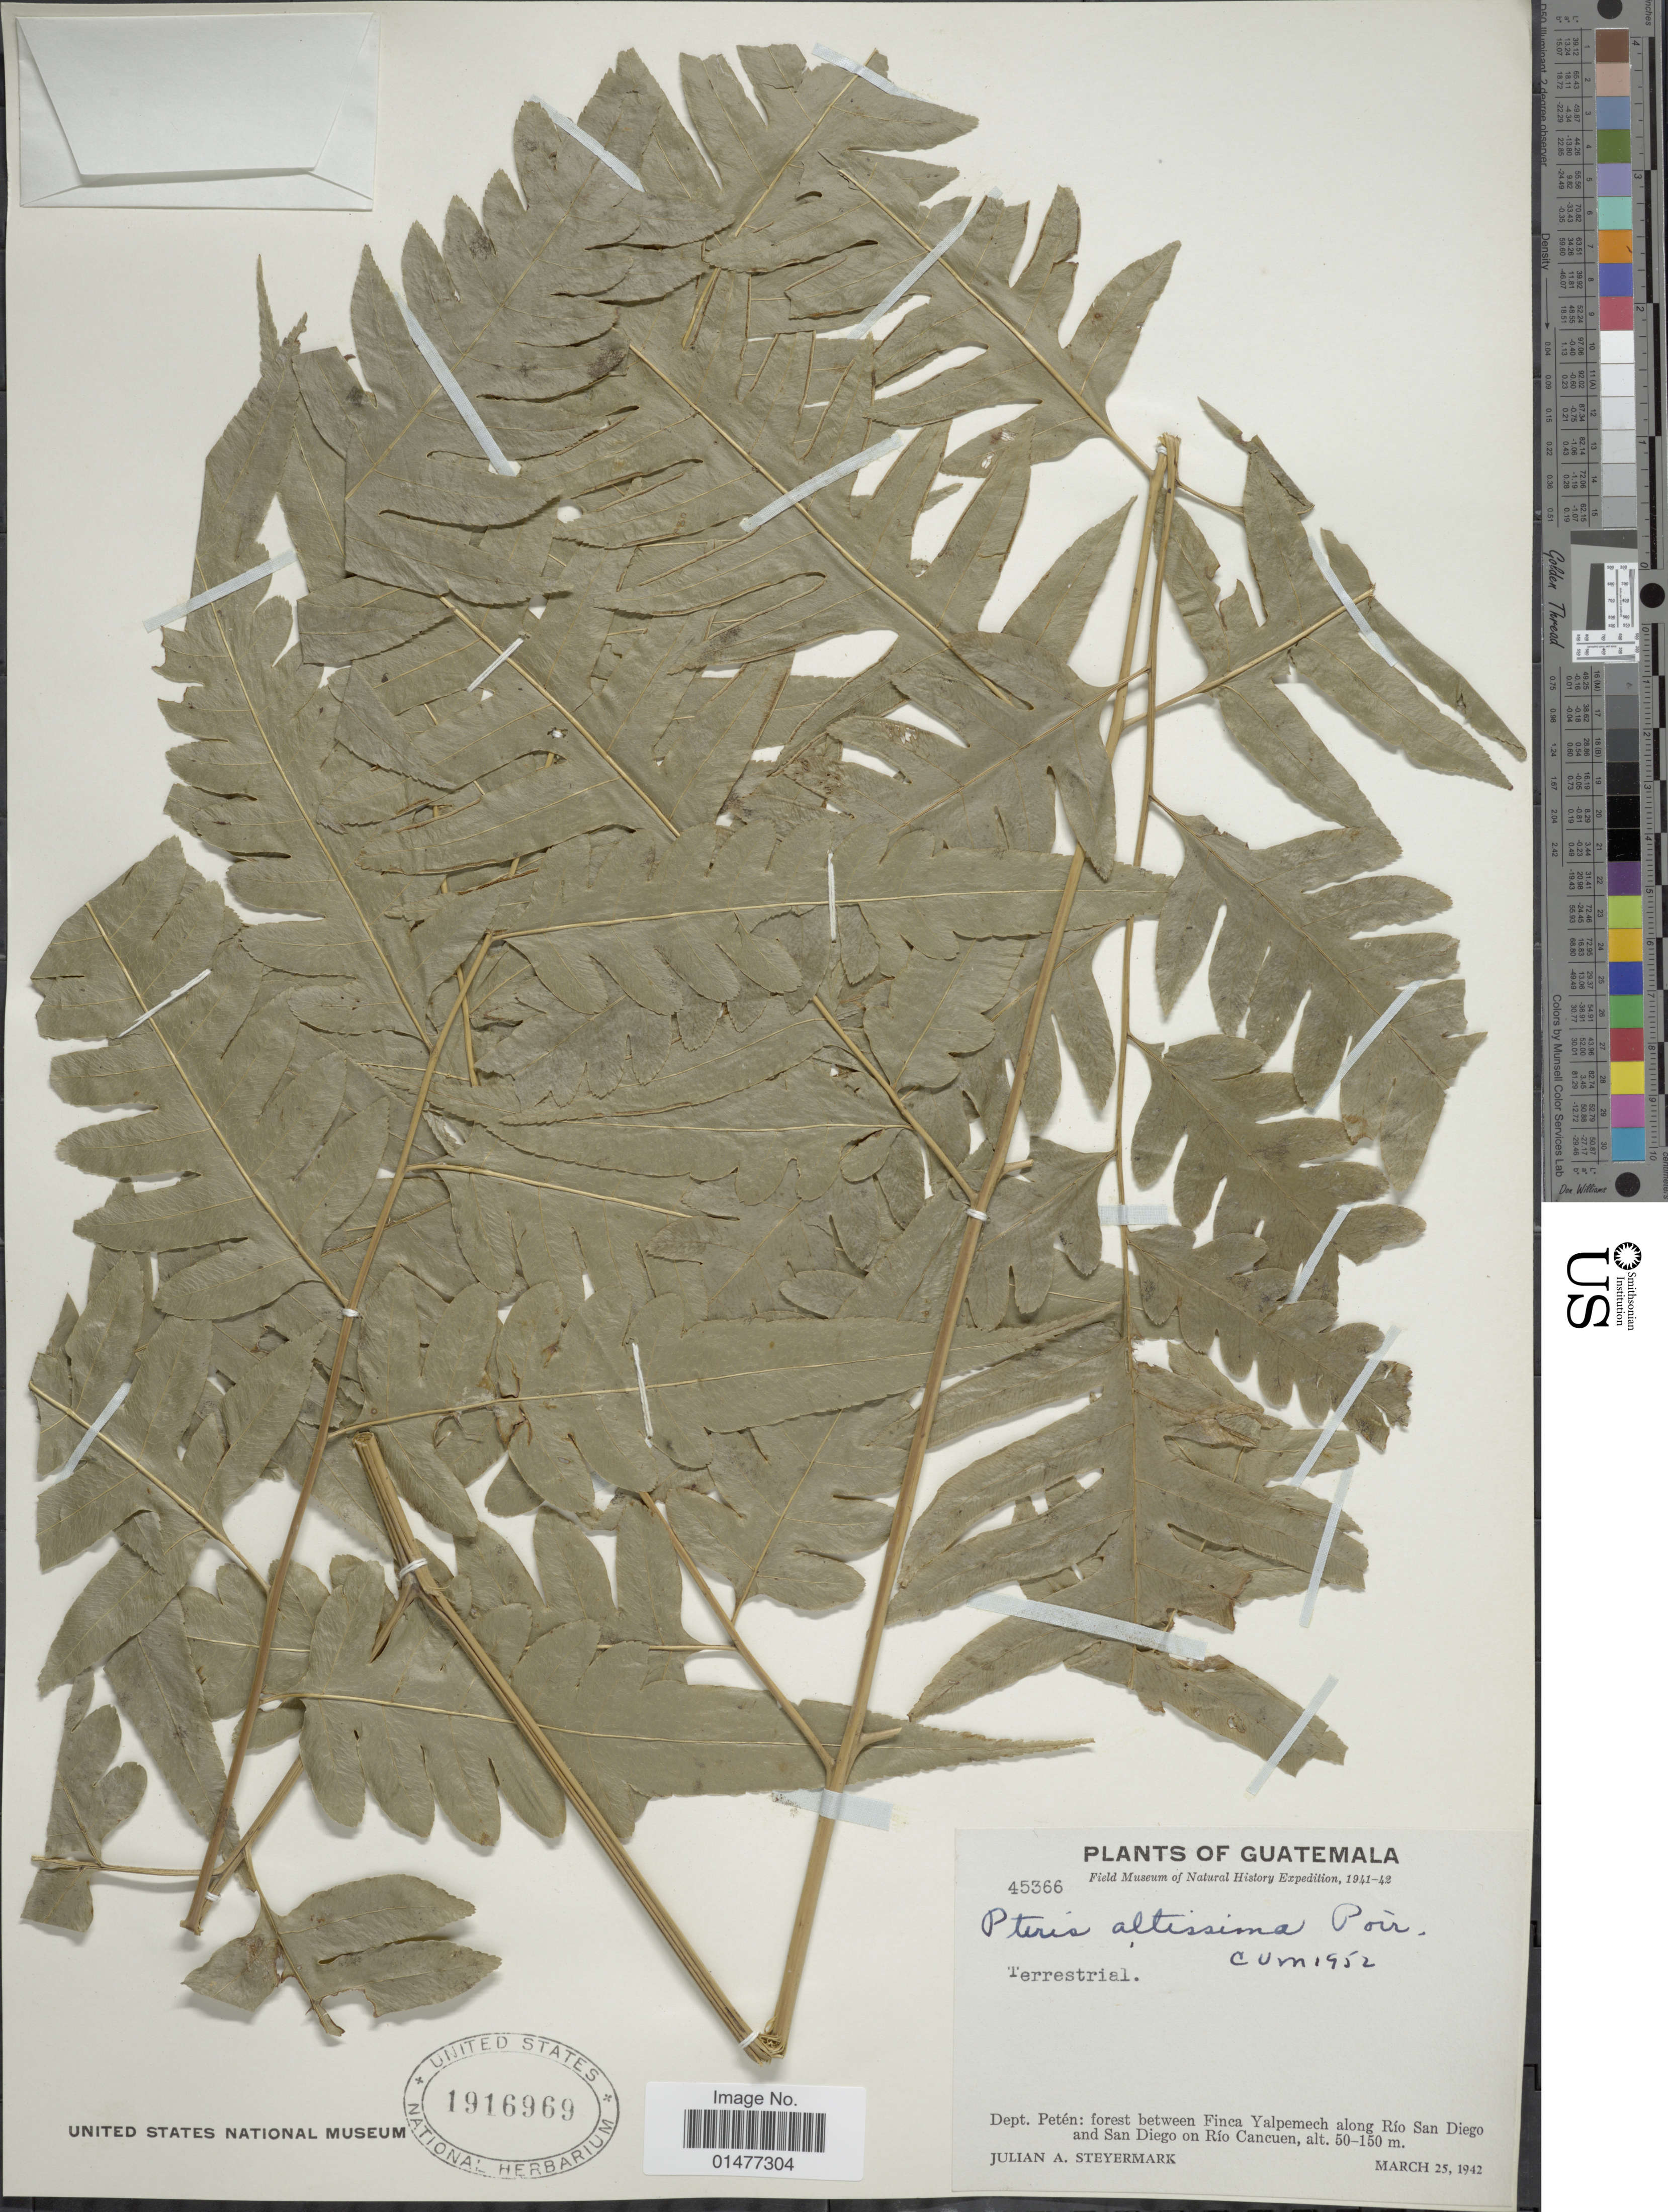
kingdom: Plantae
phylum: Tracheophyta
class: Polypodiopsida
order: Polypodiales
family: Pteridaceae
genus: Pteris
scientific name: Pteris altissima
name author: Poir.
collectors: J. Steyermark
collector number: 45366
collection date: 1942-03-25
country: Guatemala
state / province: El Petén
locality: Plants of Guatemala, forest between Finca Yalpemech along Rio San Diego and San Diego on Rio Cancuen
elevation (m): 50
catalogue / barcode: US 1916969